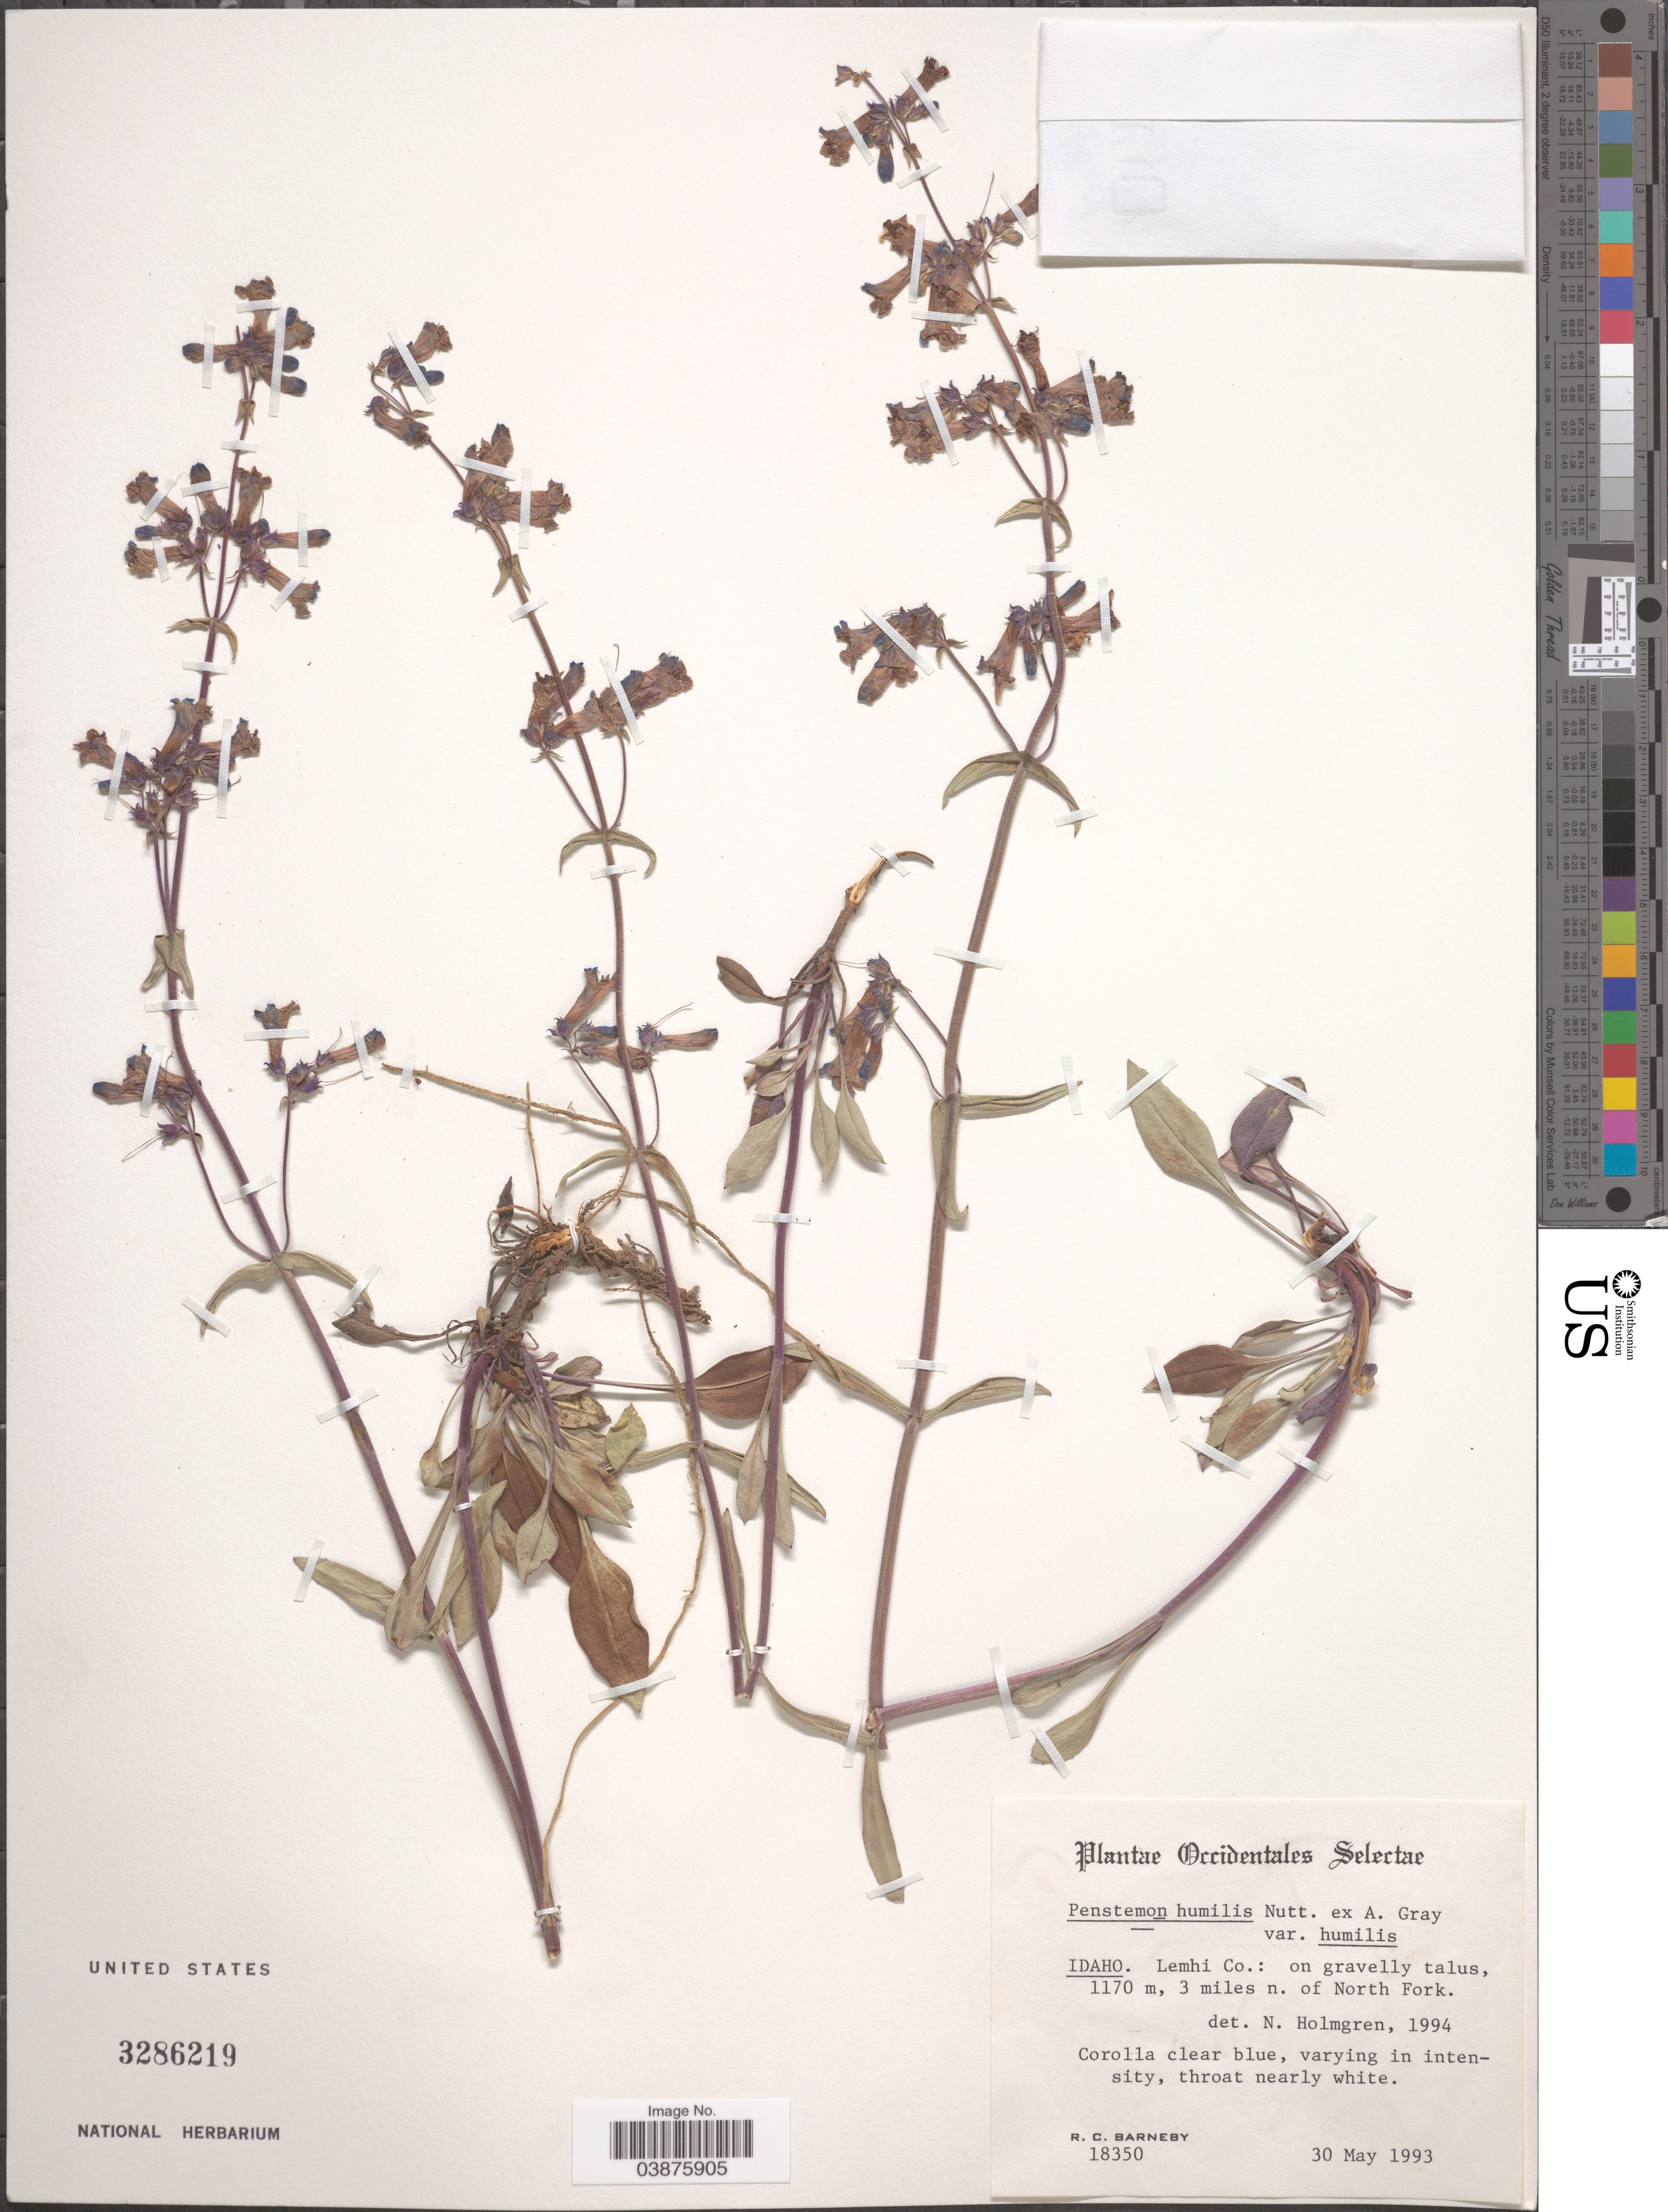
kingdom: Plantae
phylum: Tracheophyta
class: Magnoliopsida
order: Lamiales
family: Plantaginaceae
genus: Penstemon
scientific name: Penstemon humilis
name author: Nutt. ex A. Gray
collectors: R. C. Barneby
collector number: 18350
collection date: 1993-05-30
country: United States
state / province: Idaho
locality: Lemhi Co.: 3 miles n. of North Fork.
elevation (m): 1170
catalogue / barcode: US 3286219